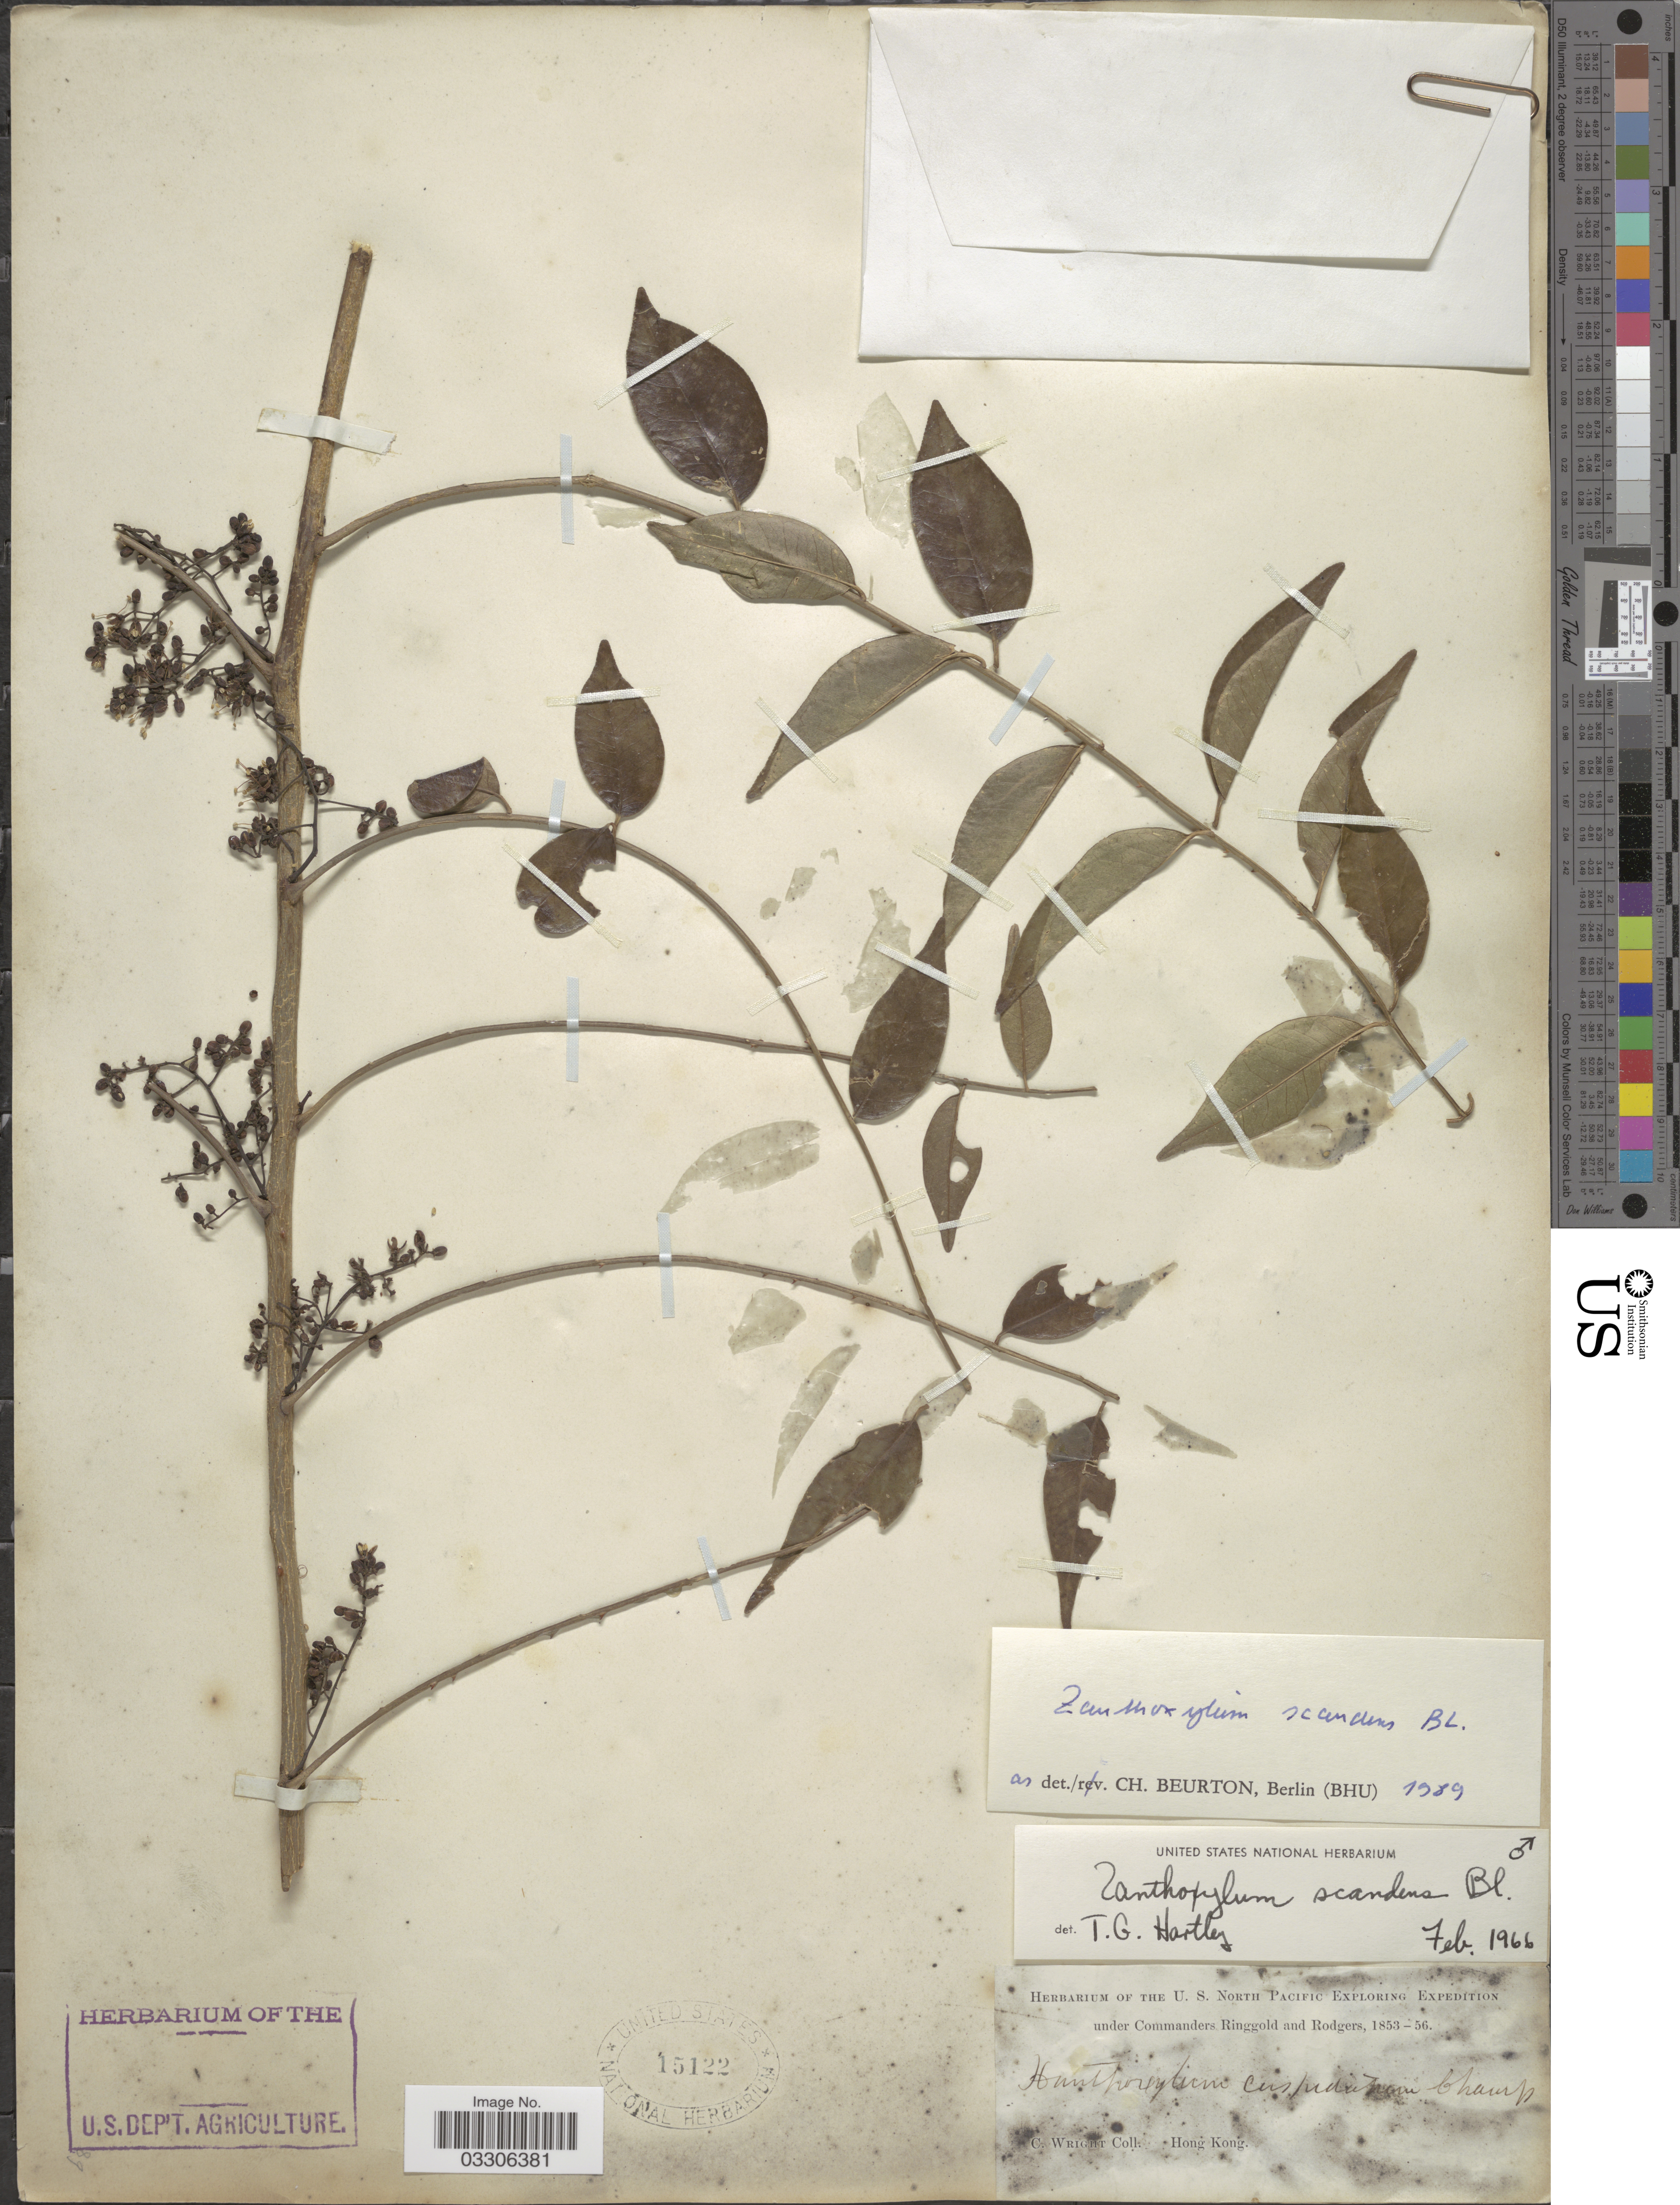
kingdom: Plantae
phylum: Tracheophyta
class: Magnoliopsida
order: Sapindales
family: Rutaceae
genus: Zanthoxylum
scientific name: Zanthoxylum scandens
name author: Blume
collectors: C. Wright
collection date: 1853/1856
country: China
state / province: Hong Kong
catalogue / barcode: US 15122